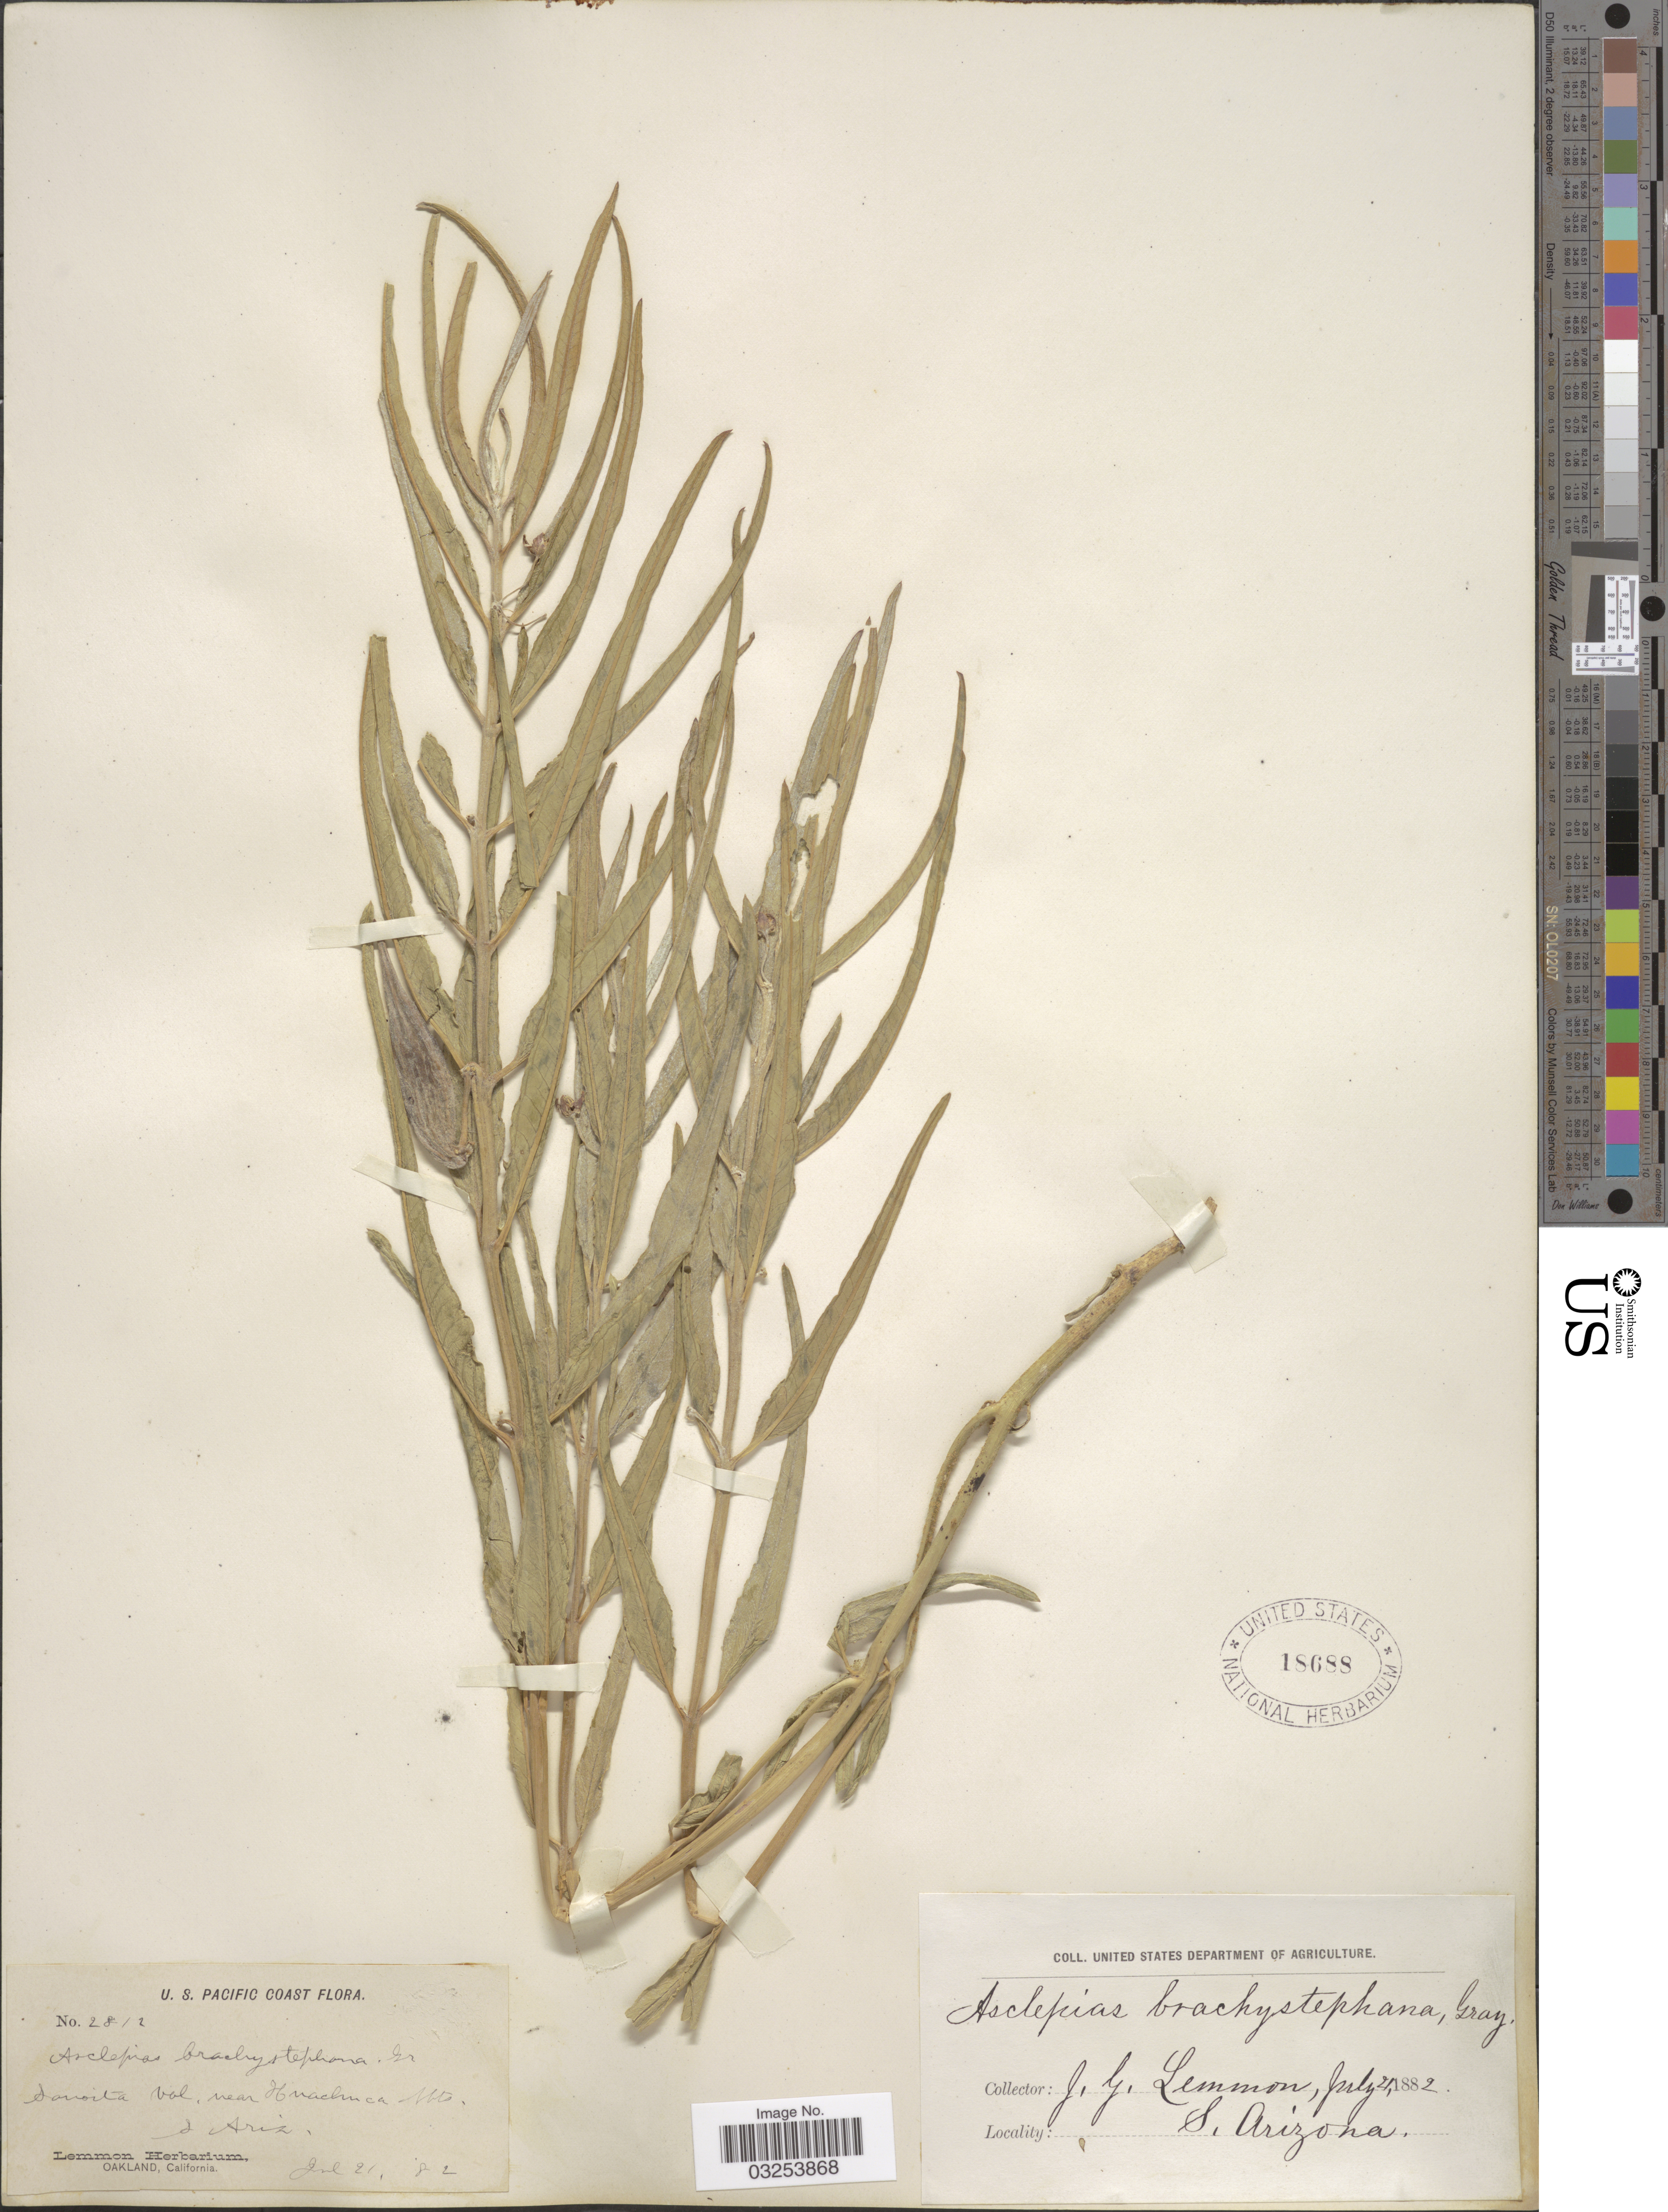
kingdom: Plantae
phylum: Tracheophyta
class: Magnoliopsida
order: Gentianales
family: Apocynaceae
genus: Asclepias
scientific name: Asclepias brachystephana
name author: Engelm. ex Torr.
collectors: J. Lemmon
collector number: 2812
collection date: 1882-07-21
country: United States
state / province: Arizona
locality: U. S. Pacific Coast. Sonoita val, near Huachuca Mts. S. Arizona.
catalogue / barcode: US 18688